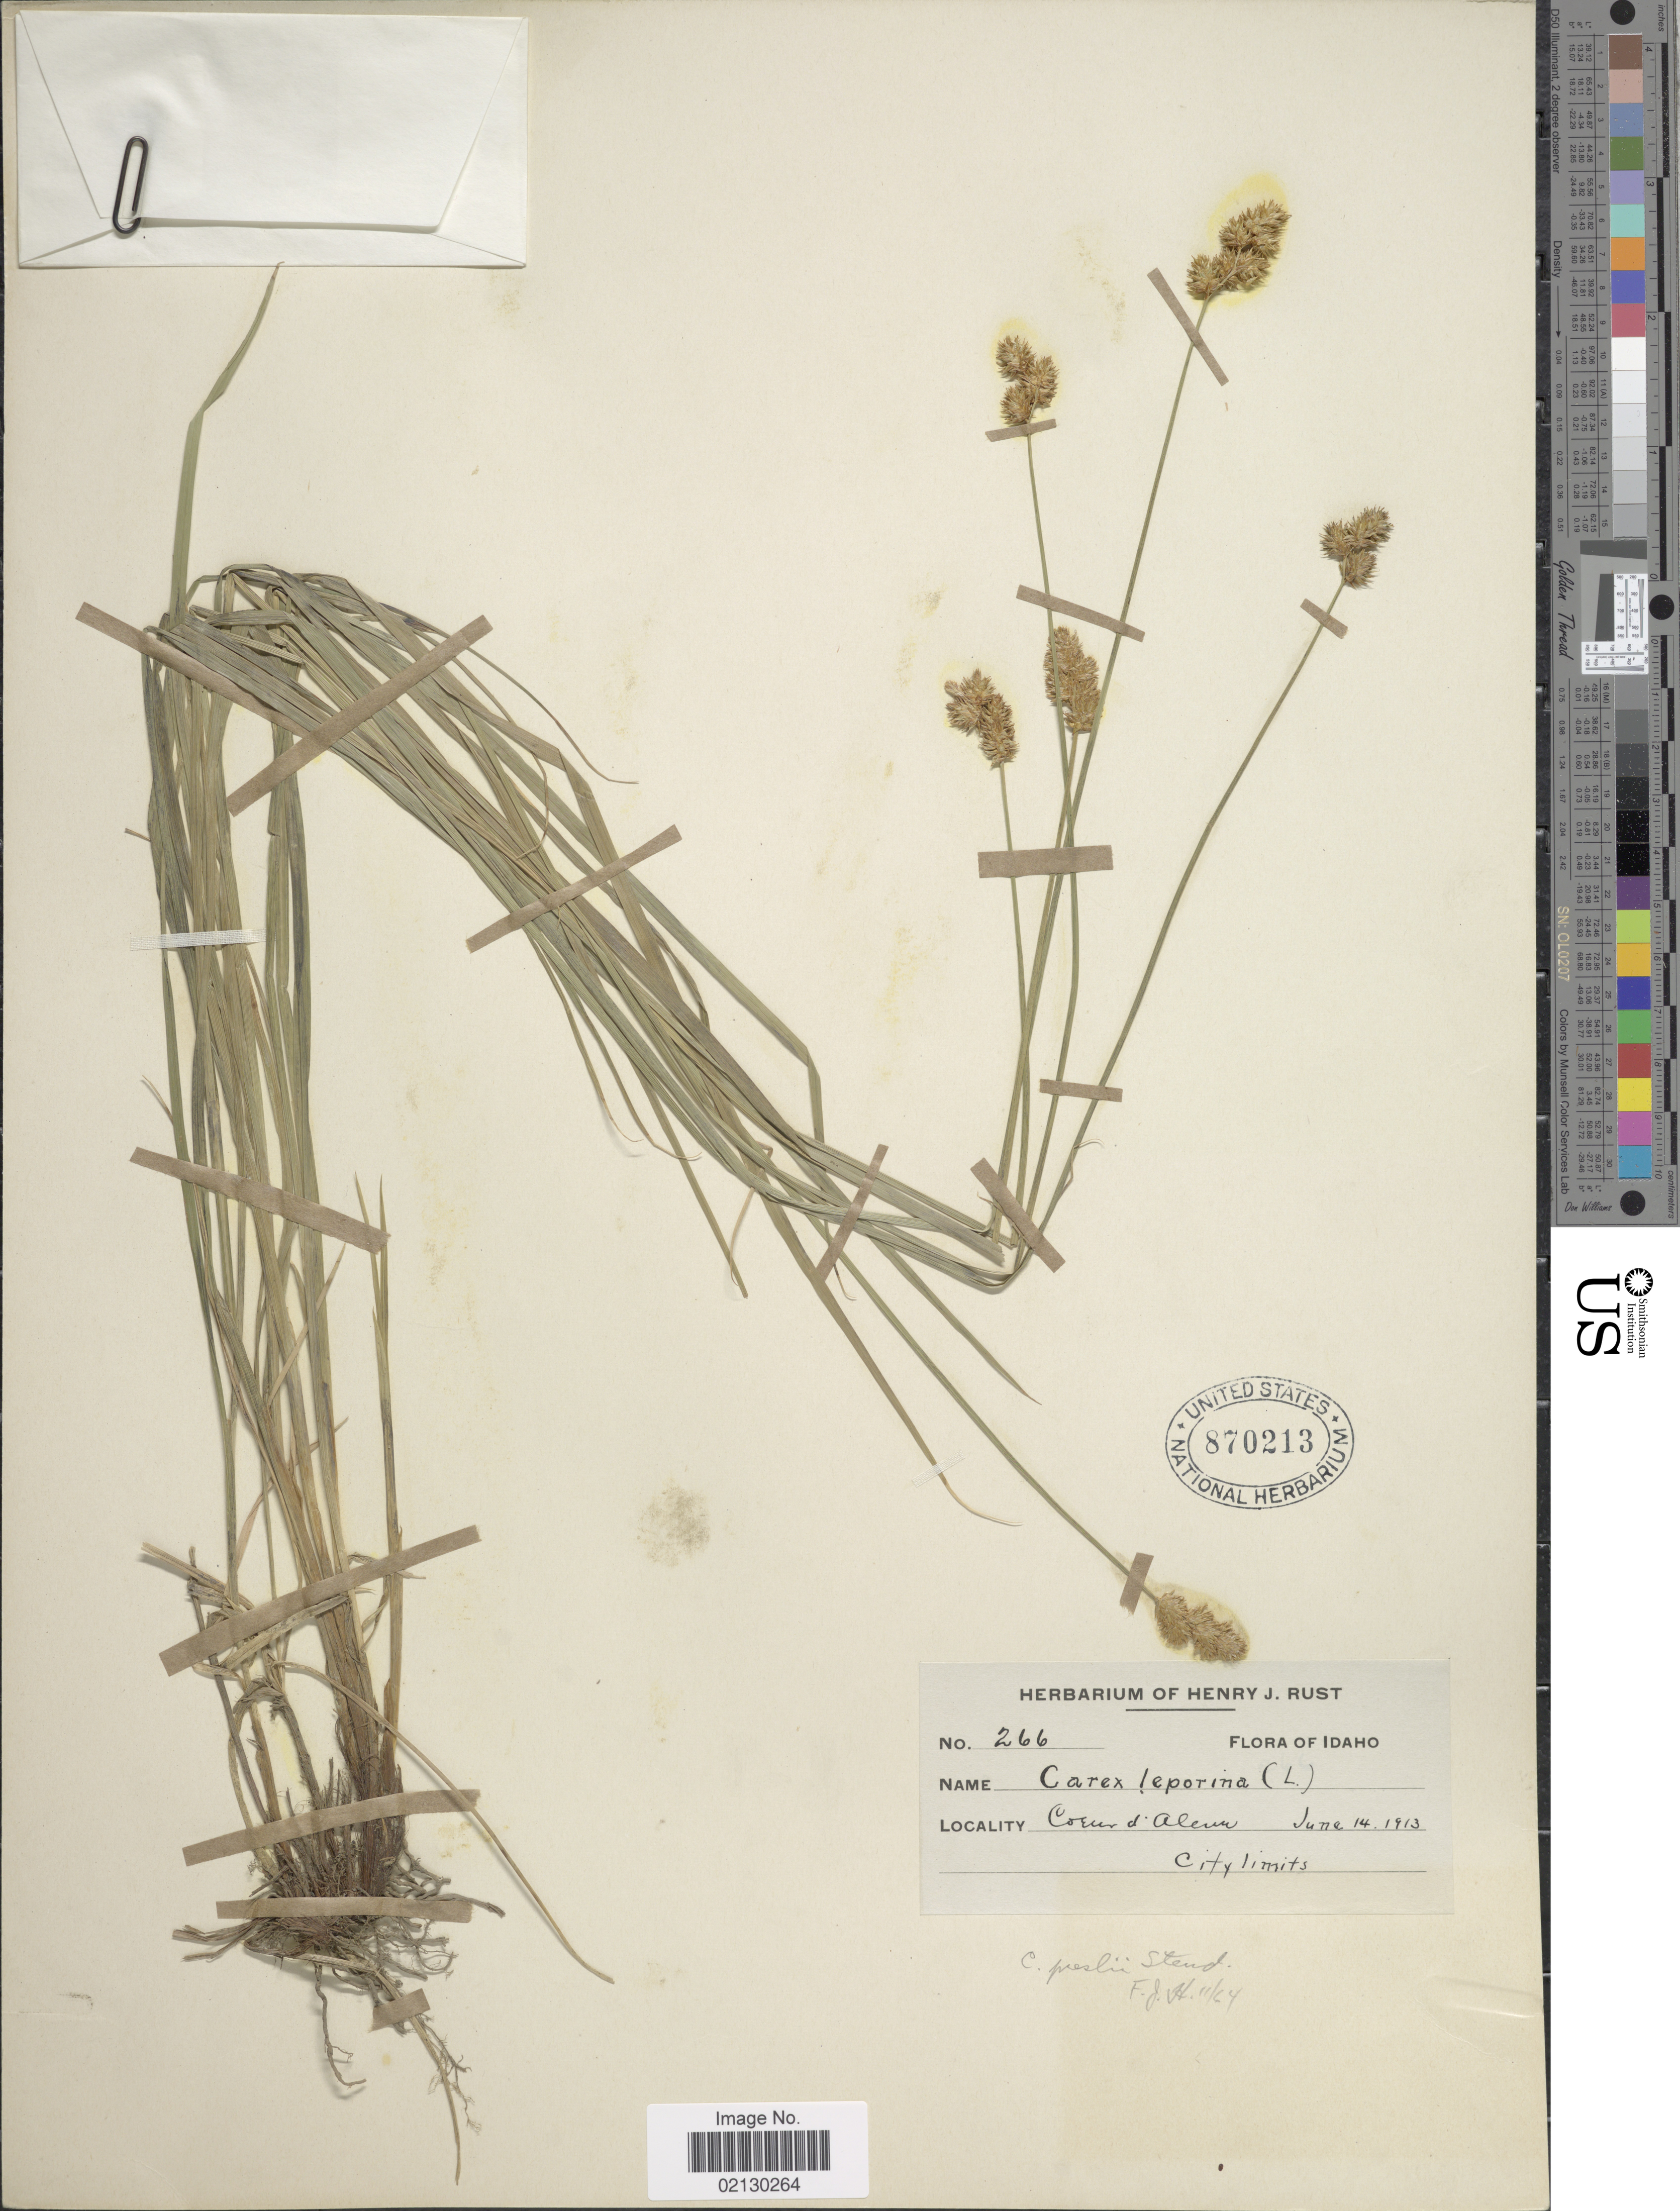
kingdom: Plantae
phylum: Tracheophyta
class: Liliopsida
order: Poales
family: Cyperaceae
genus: Carex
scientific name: Carex preslii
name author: Steud.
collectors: ex herb. Henry J. Rust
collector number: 266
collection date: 1913-06-14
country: United States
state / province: Idaho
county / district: Kootenai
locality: Coeur d'Alene, City Limits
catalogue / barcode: US 870213